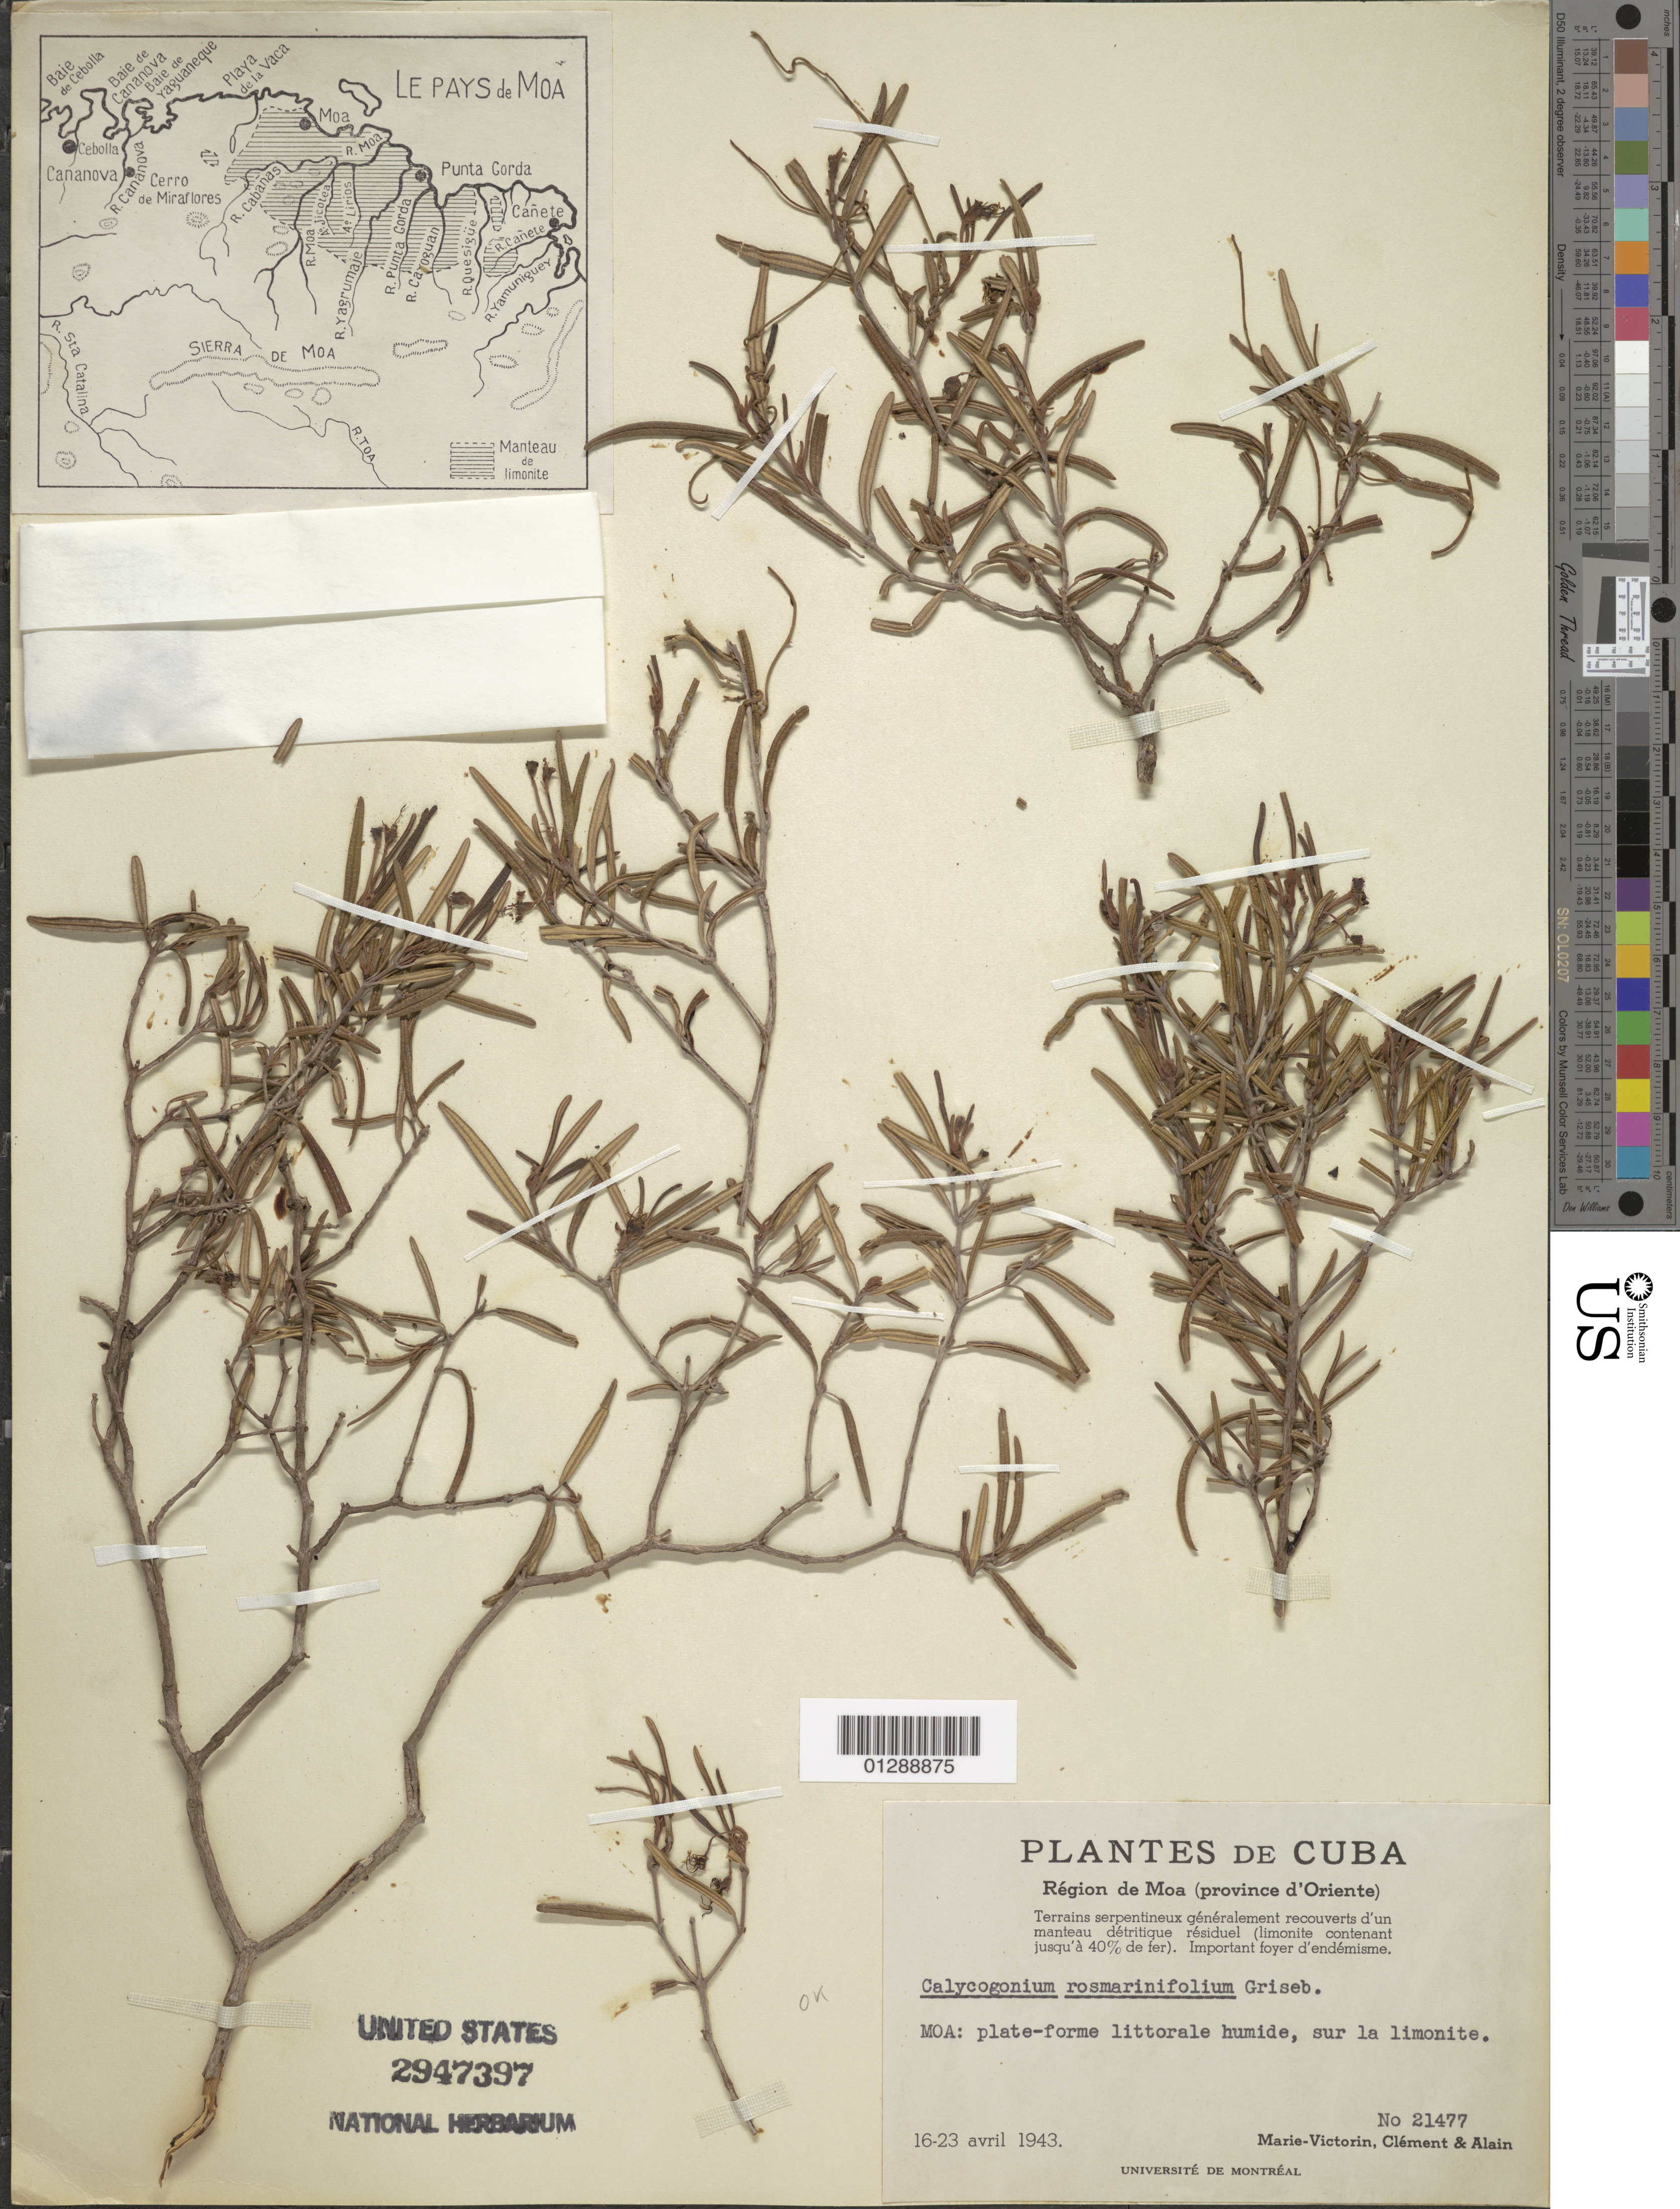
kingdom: Plantae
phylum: Tracheophyta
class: Magnoliopsida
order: Myrtales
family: Melastomataceae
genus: Calycogonium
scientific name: Calycogonium rosmariniifolium subsp. rosmariniifolium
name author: Griseb.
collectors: Fr. Marie-Victorin, Bro. Clemente & A. H. Liogier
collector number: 21477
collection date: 1943-04-16/1943-04-29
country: Cuba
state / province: Holguín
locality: Oriente. Moa.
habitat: Plate-forme littorale humide, sur la limonite. Terrains serpentineux géréalement recouverts d'un manteau détritique résiduel (limonite contenant jusqu'a 40 % de fer). Important foyer d'endémisme.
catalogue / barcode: US 2947397